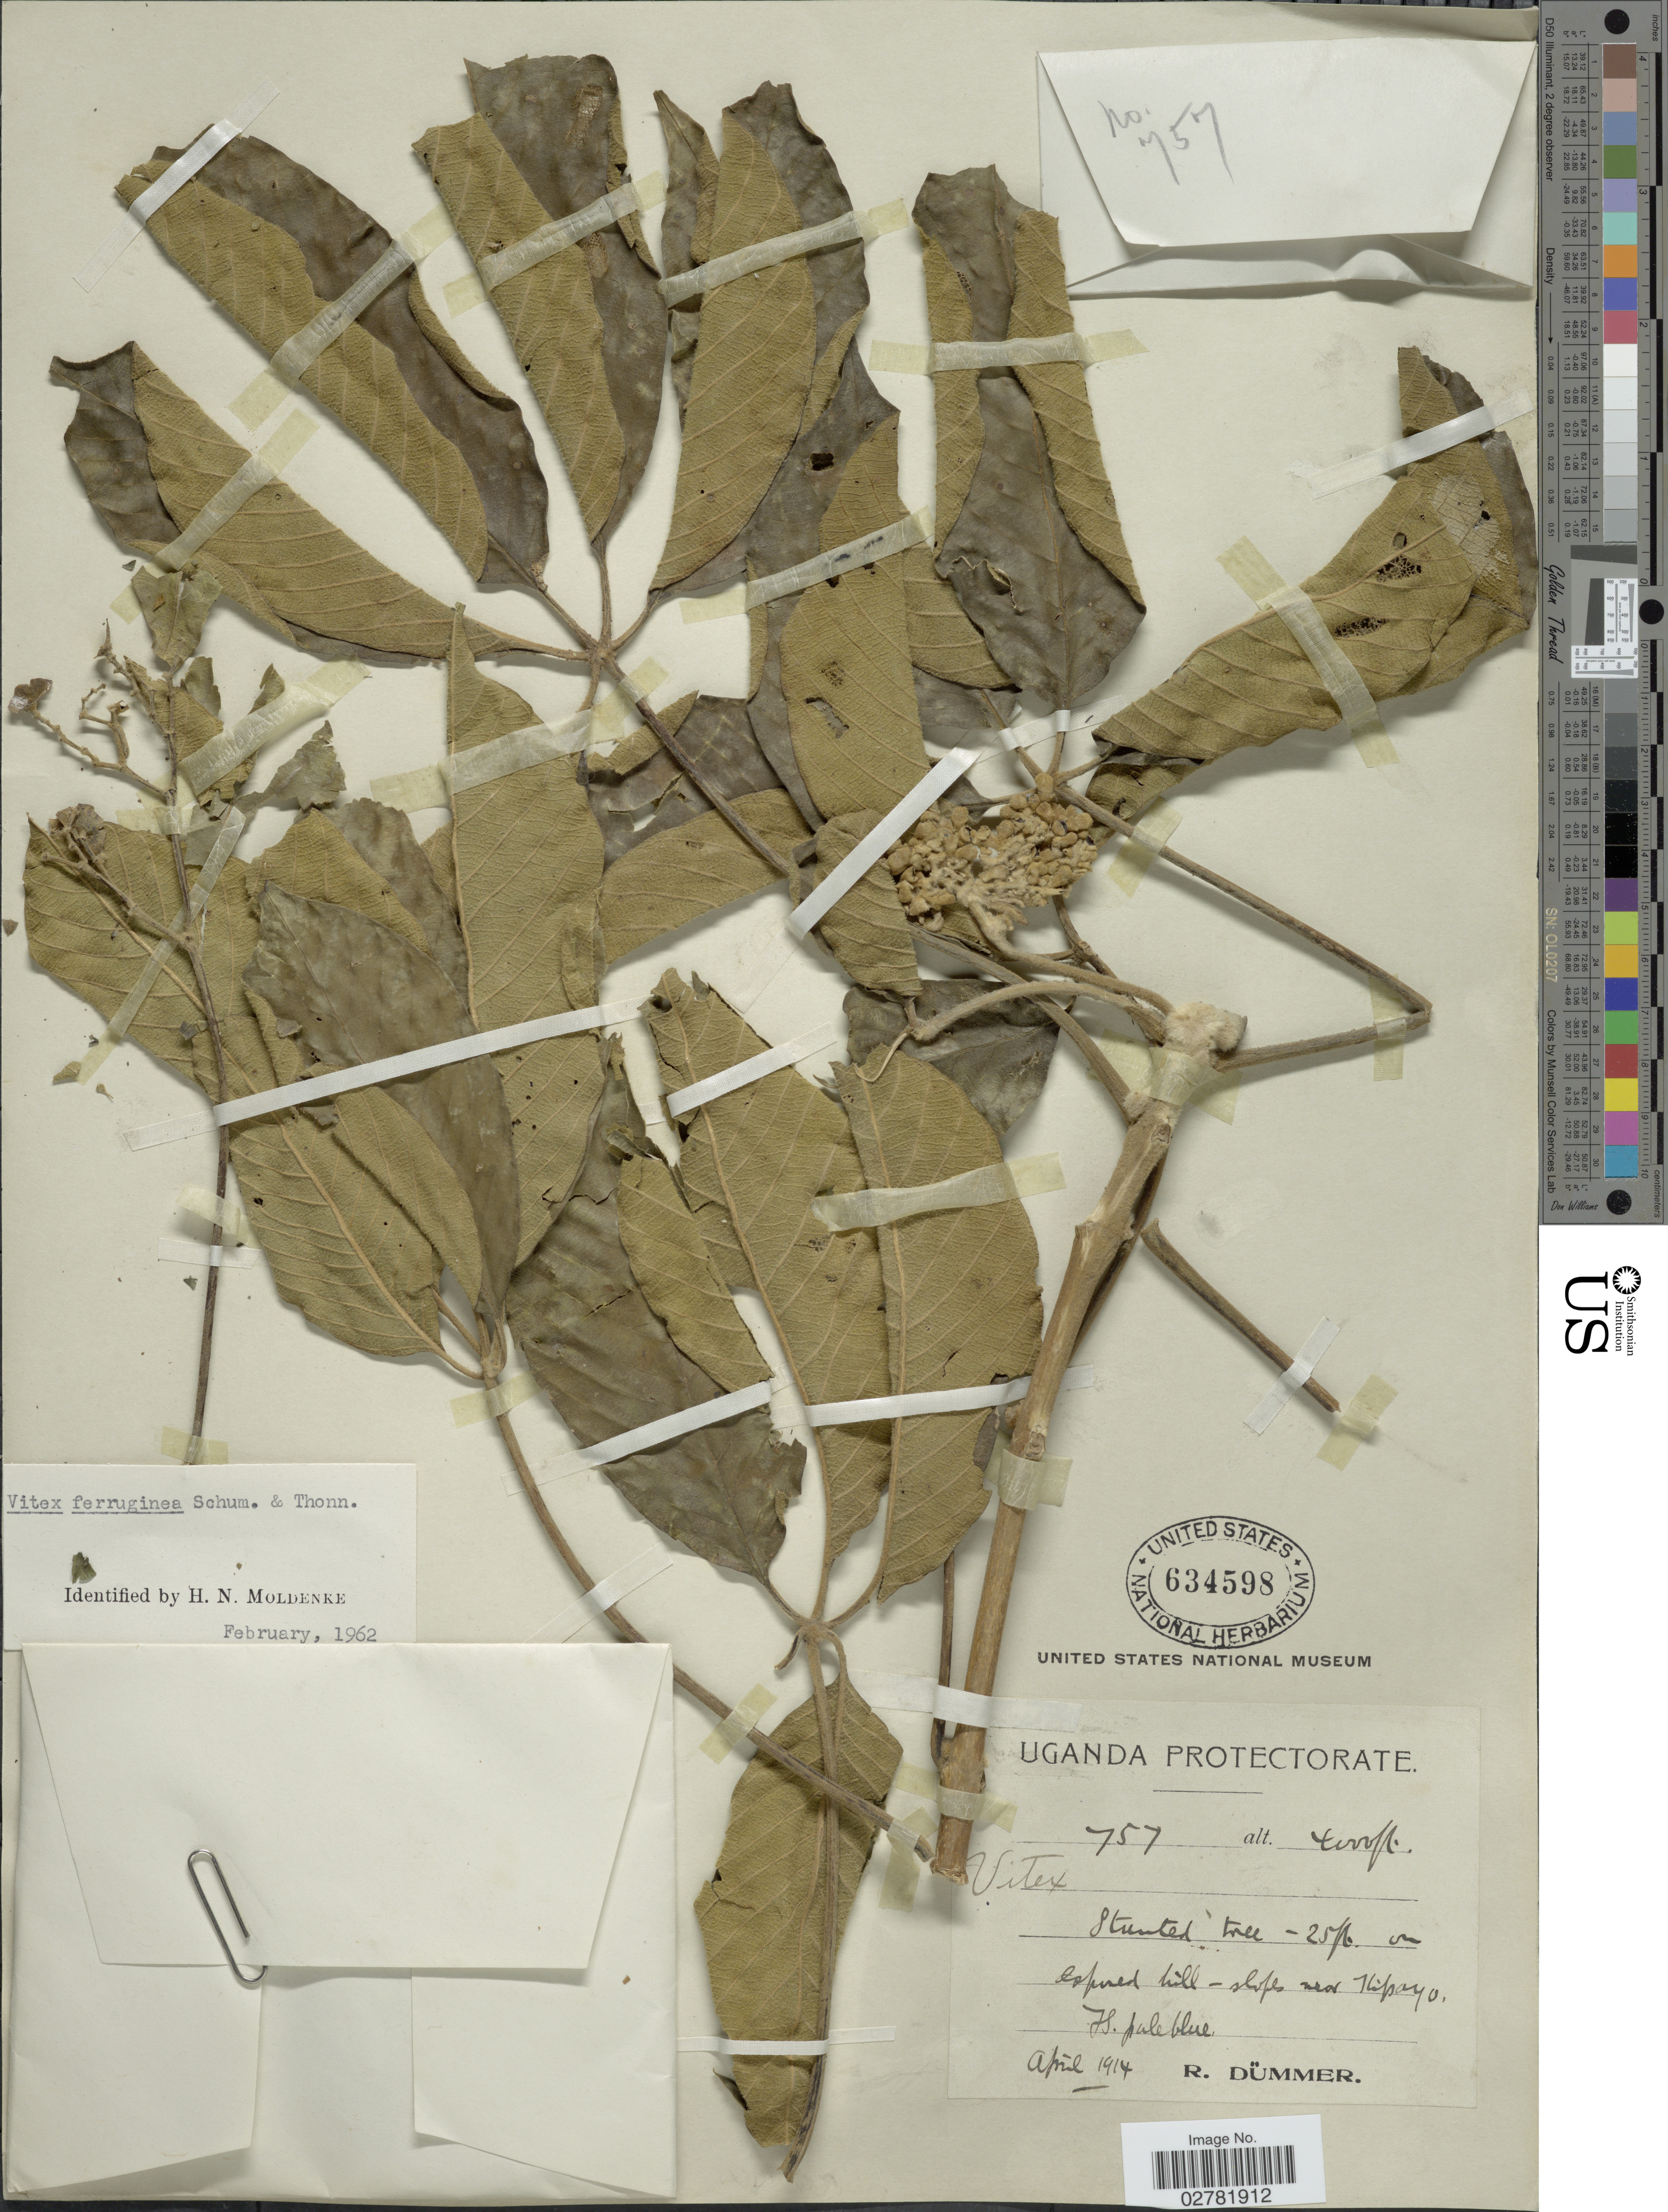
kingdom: Plantae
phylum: Tracheophyta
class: Magnoliopsida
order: Lamiales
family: Lamiaceae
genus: Vitex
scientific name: Vitex ferruginea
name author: Schumach. & Thonn.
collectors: R. A. Dümmer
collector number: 757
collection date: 1914-04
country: Uganda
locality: Exposed hill-slopes near Kipayo. Uganda Protectorate.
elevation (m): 1219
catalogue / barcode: US 634598